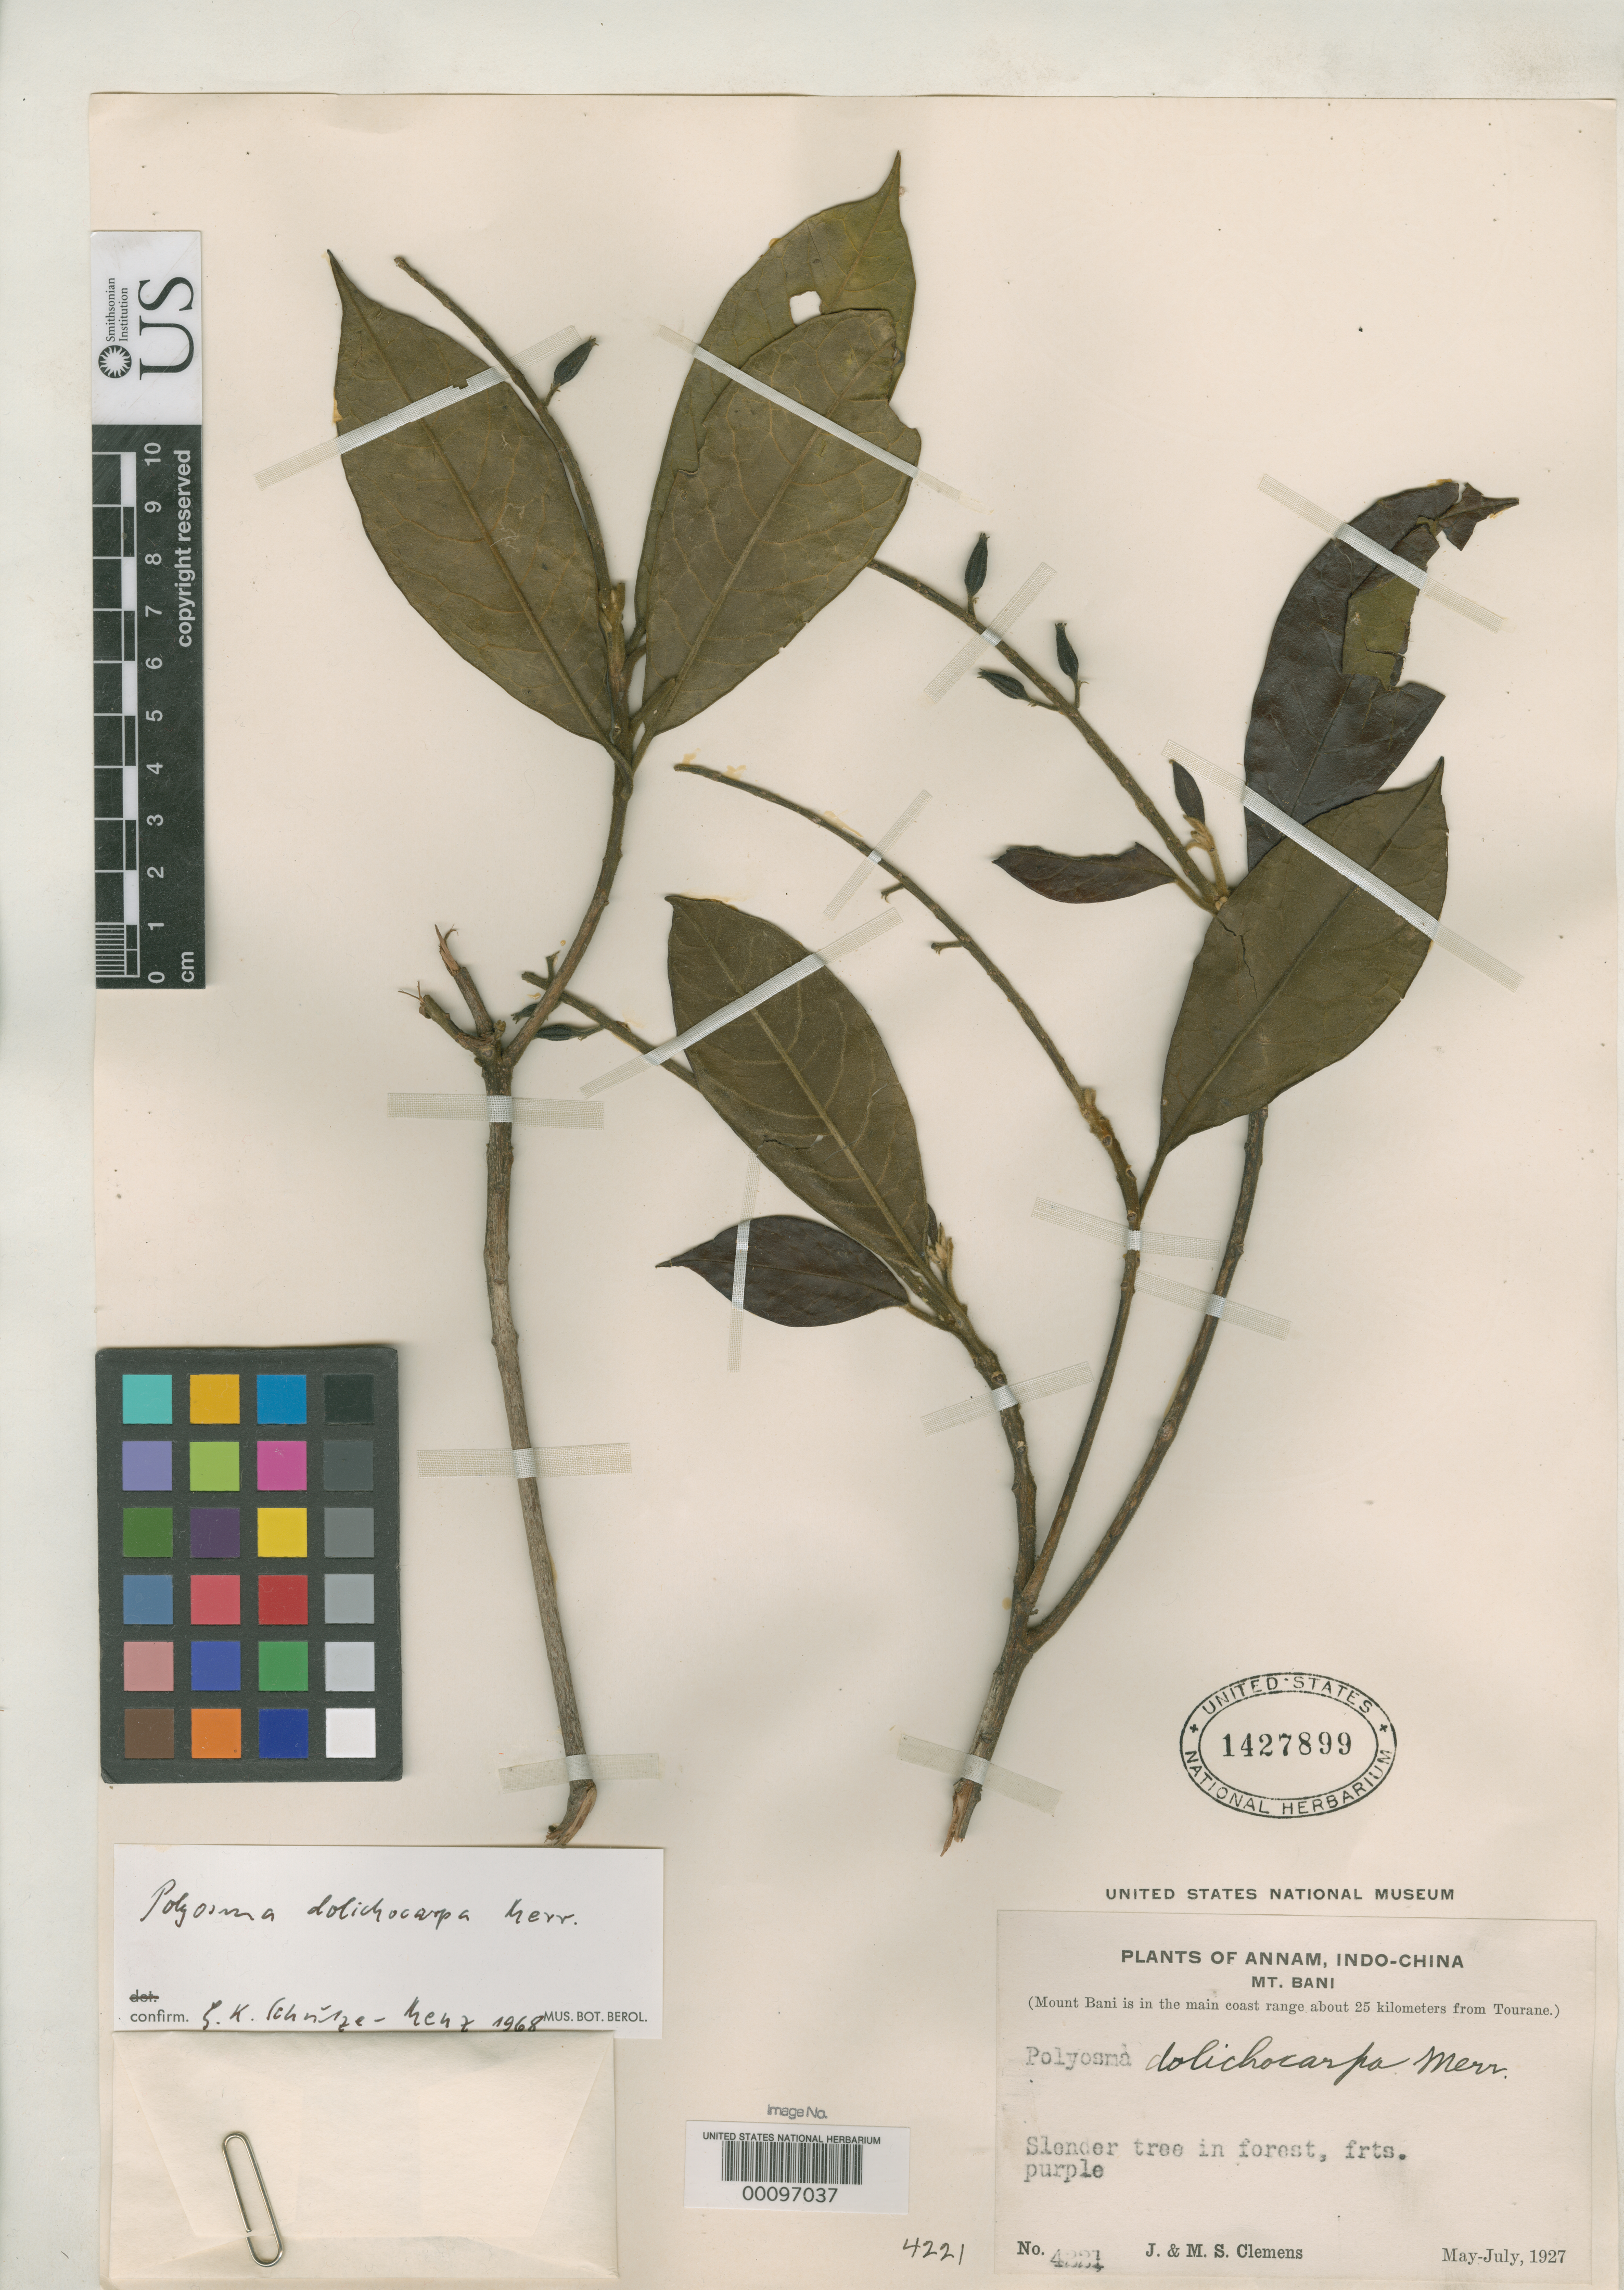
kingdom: Plantae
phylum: Tracheophyta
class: Magnoliopsida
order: Escalloniales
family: Escalloniaceae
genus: Polyosma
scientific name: Polyosma dolichocarpa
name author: Merr.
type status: Isotype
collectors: J. Clemens & M. S. Clemens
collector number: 4221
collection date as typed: May 1927 to -- Jul 1927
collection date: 1927-05/1927-07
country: Vietnam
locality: Mt. Bana, near Tourane.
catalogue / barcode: US 1427899